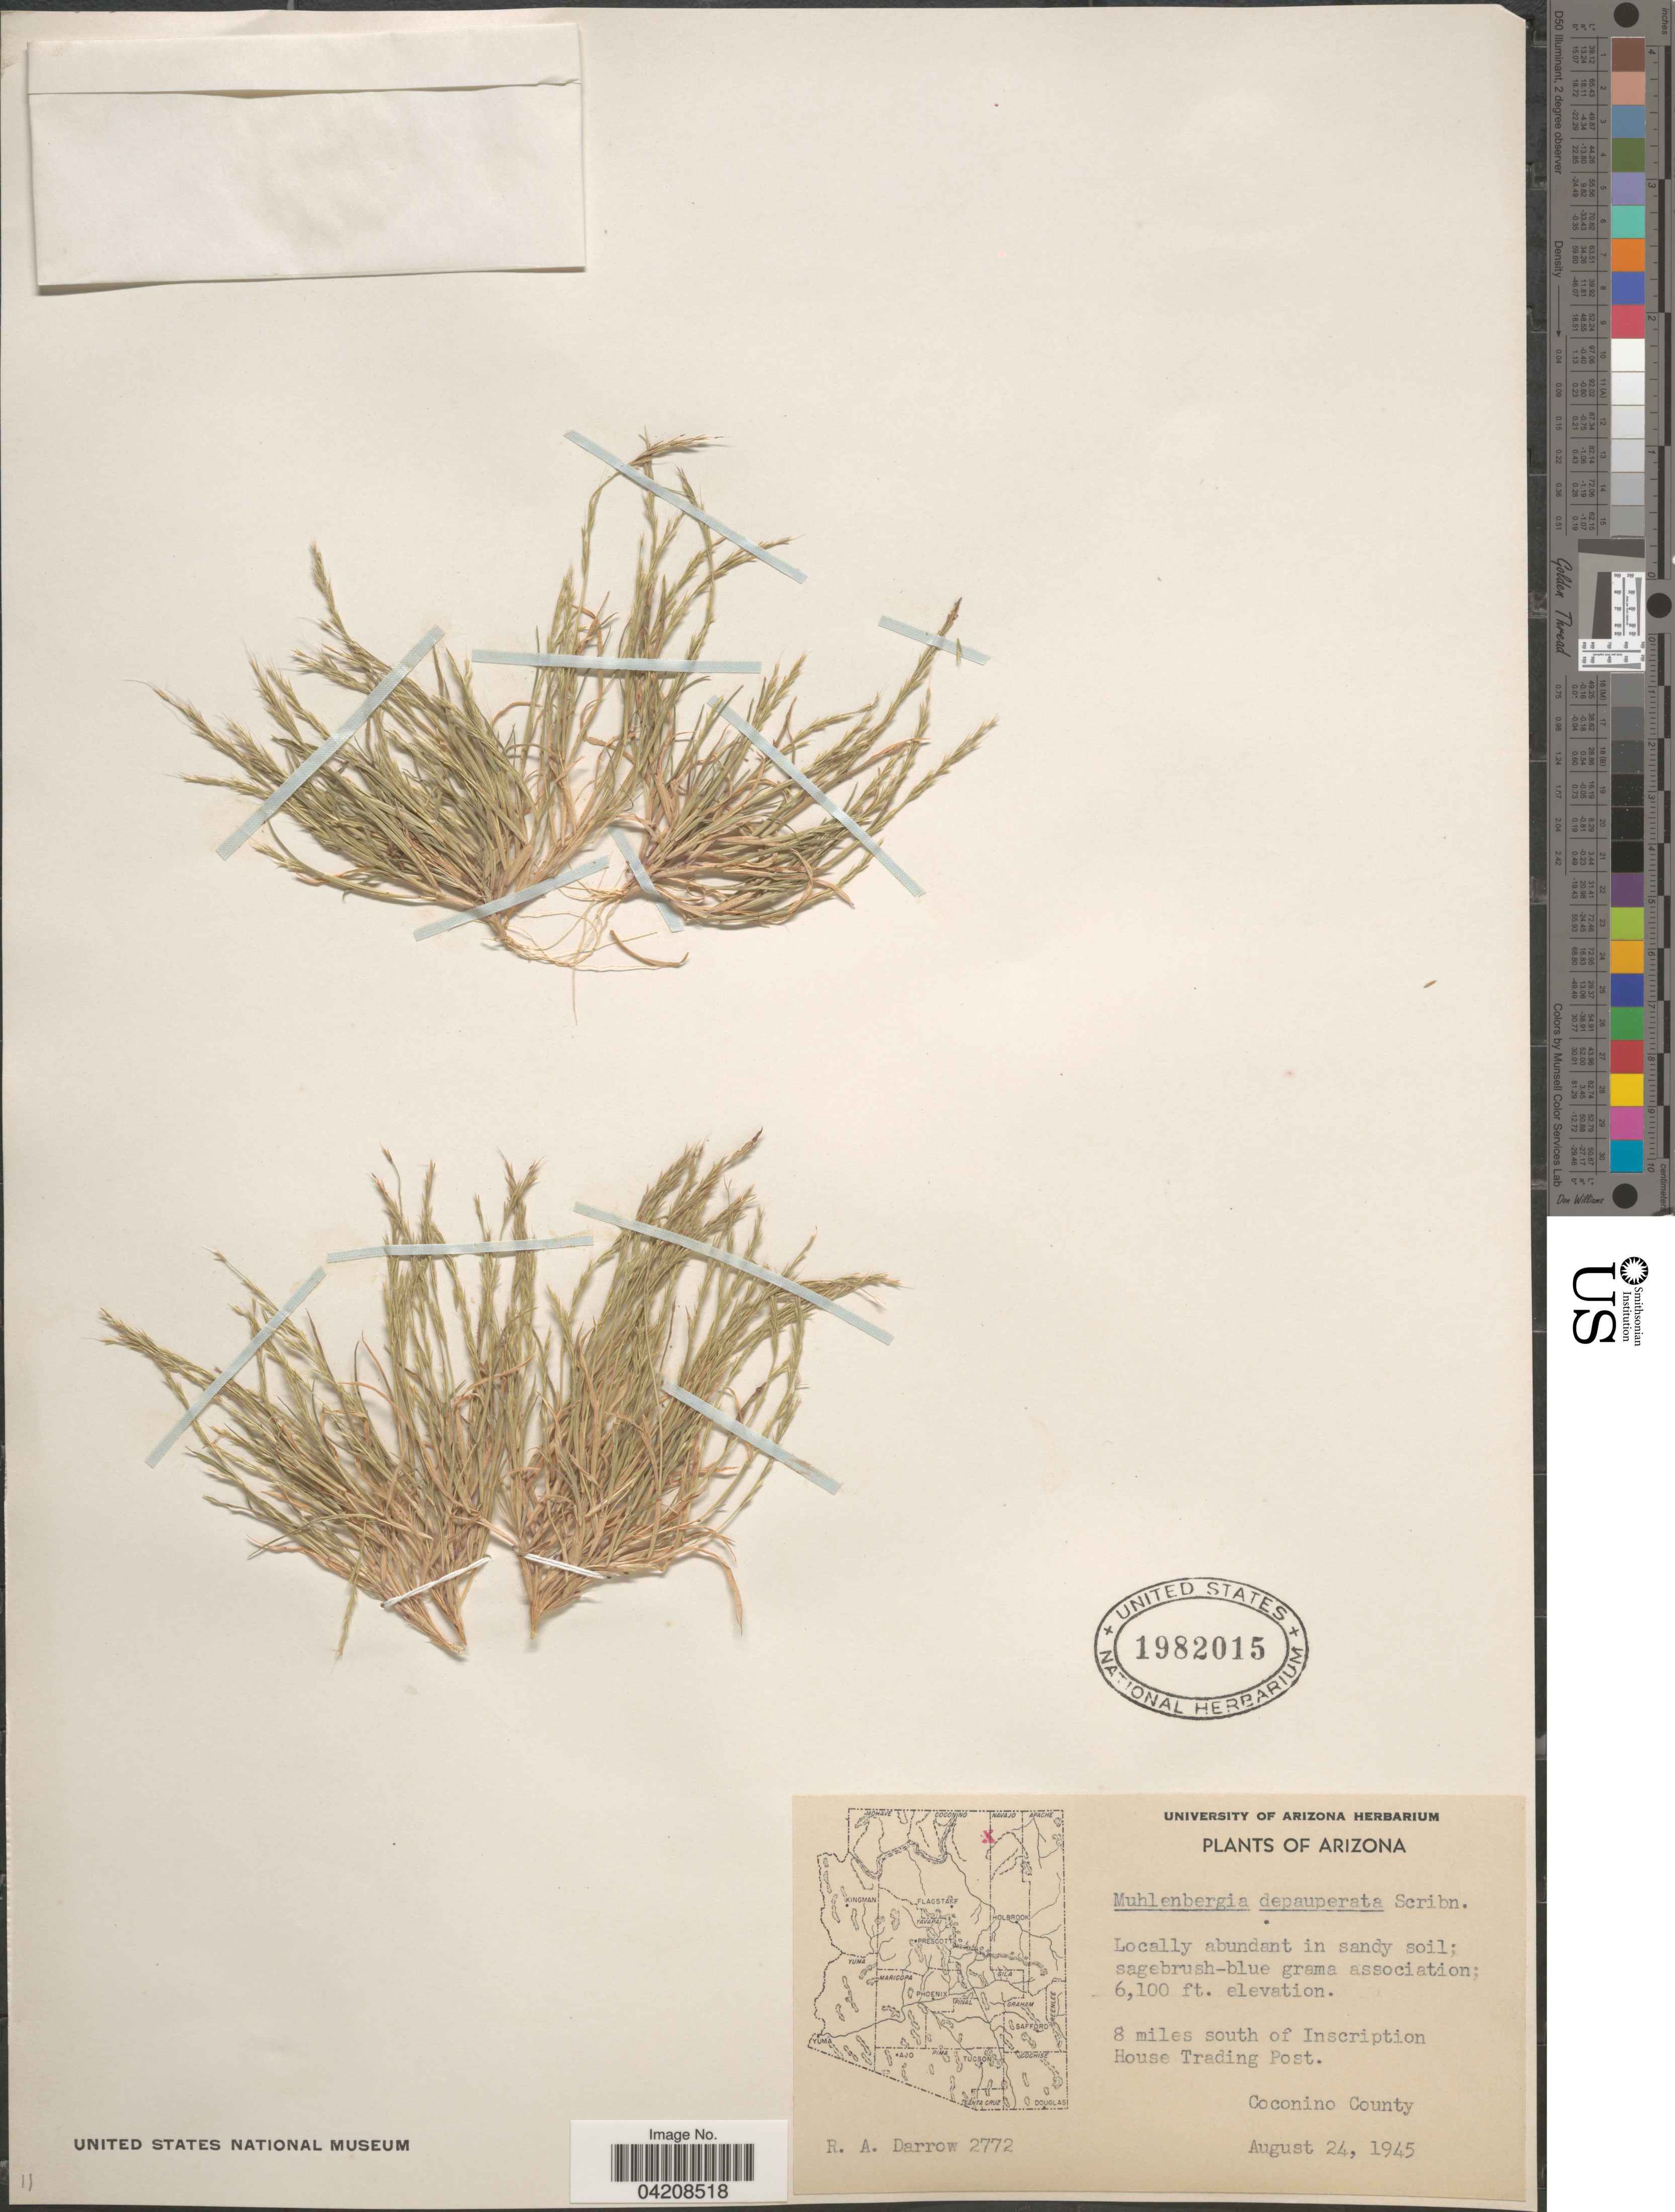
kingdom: Plantae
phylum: Tracheophyta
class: Liliopsida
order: Poales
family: Poaceae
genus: Muhlenbergia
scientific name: Muhlenbergia depauperata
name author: Scribn.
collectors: R. A. Darrow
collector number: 2772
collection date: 1945-08-24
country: United States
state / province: Arizona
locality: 8 miles south of Inscription House Trading Post. Coconino County.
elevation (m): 1859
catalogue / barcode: US 1982015